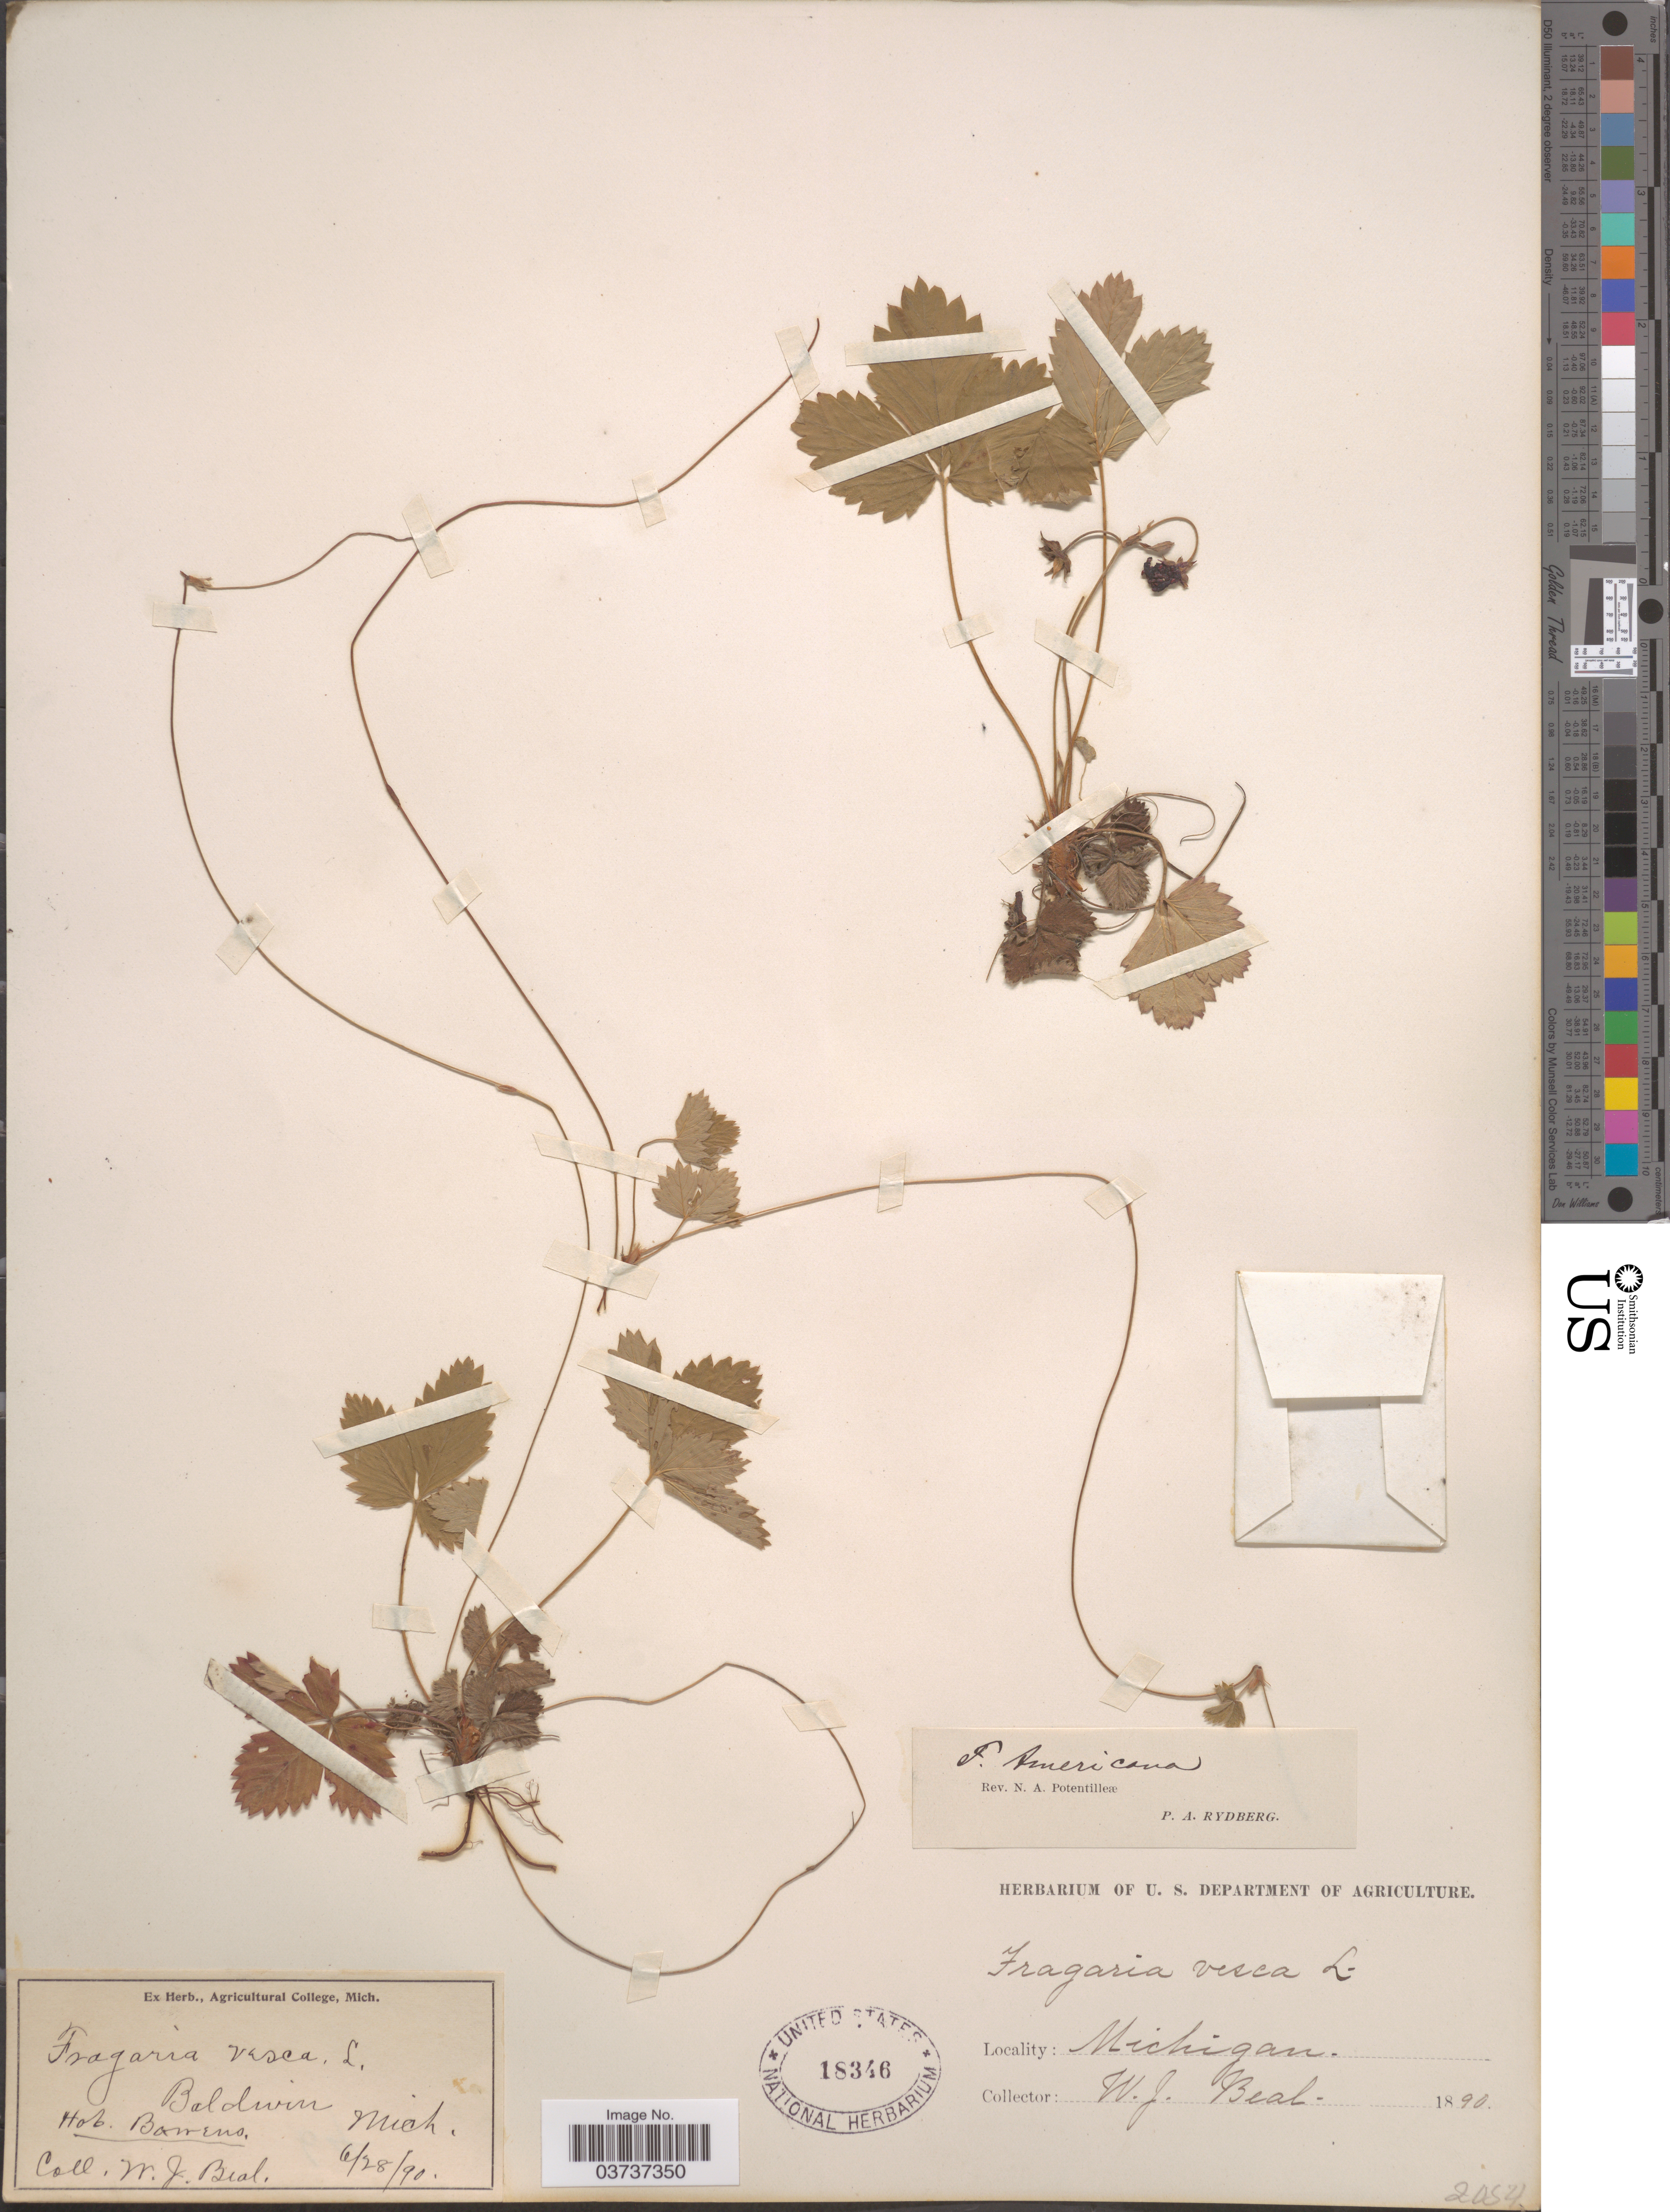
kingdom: Plantae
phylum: Tracheophyta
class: Magnoliopsida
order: Rosales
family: Rosaceae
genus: Fragaria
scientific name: Fragaria vesca subsp. americana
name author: (Porter) Staudt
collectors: W. J. Beal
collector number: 2054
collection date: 1890-06-28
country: United States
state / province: Michigan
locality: Baldwin.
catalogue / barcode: US 18346